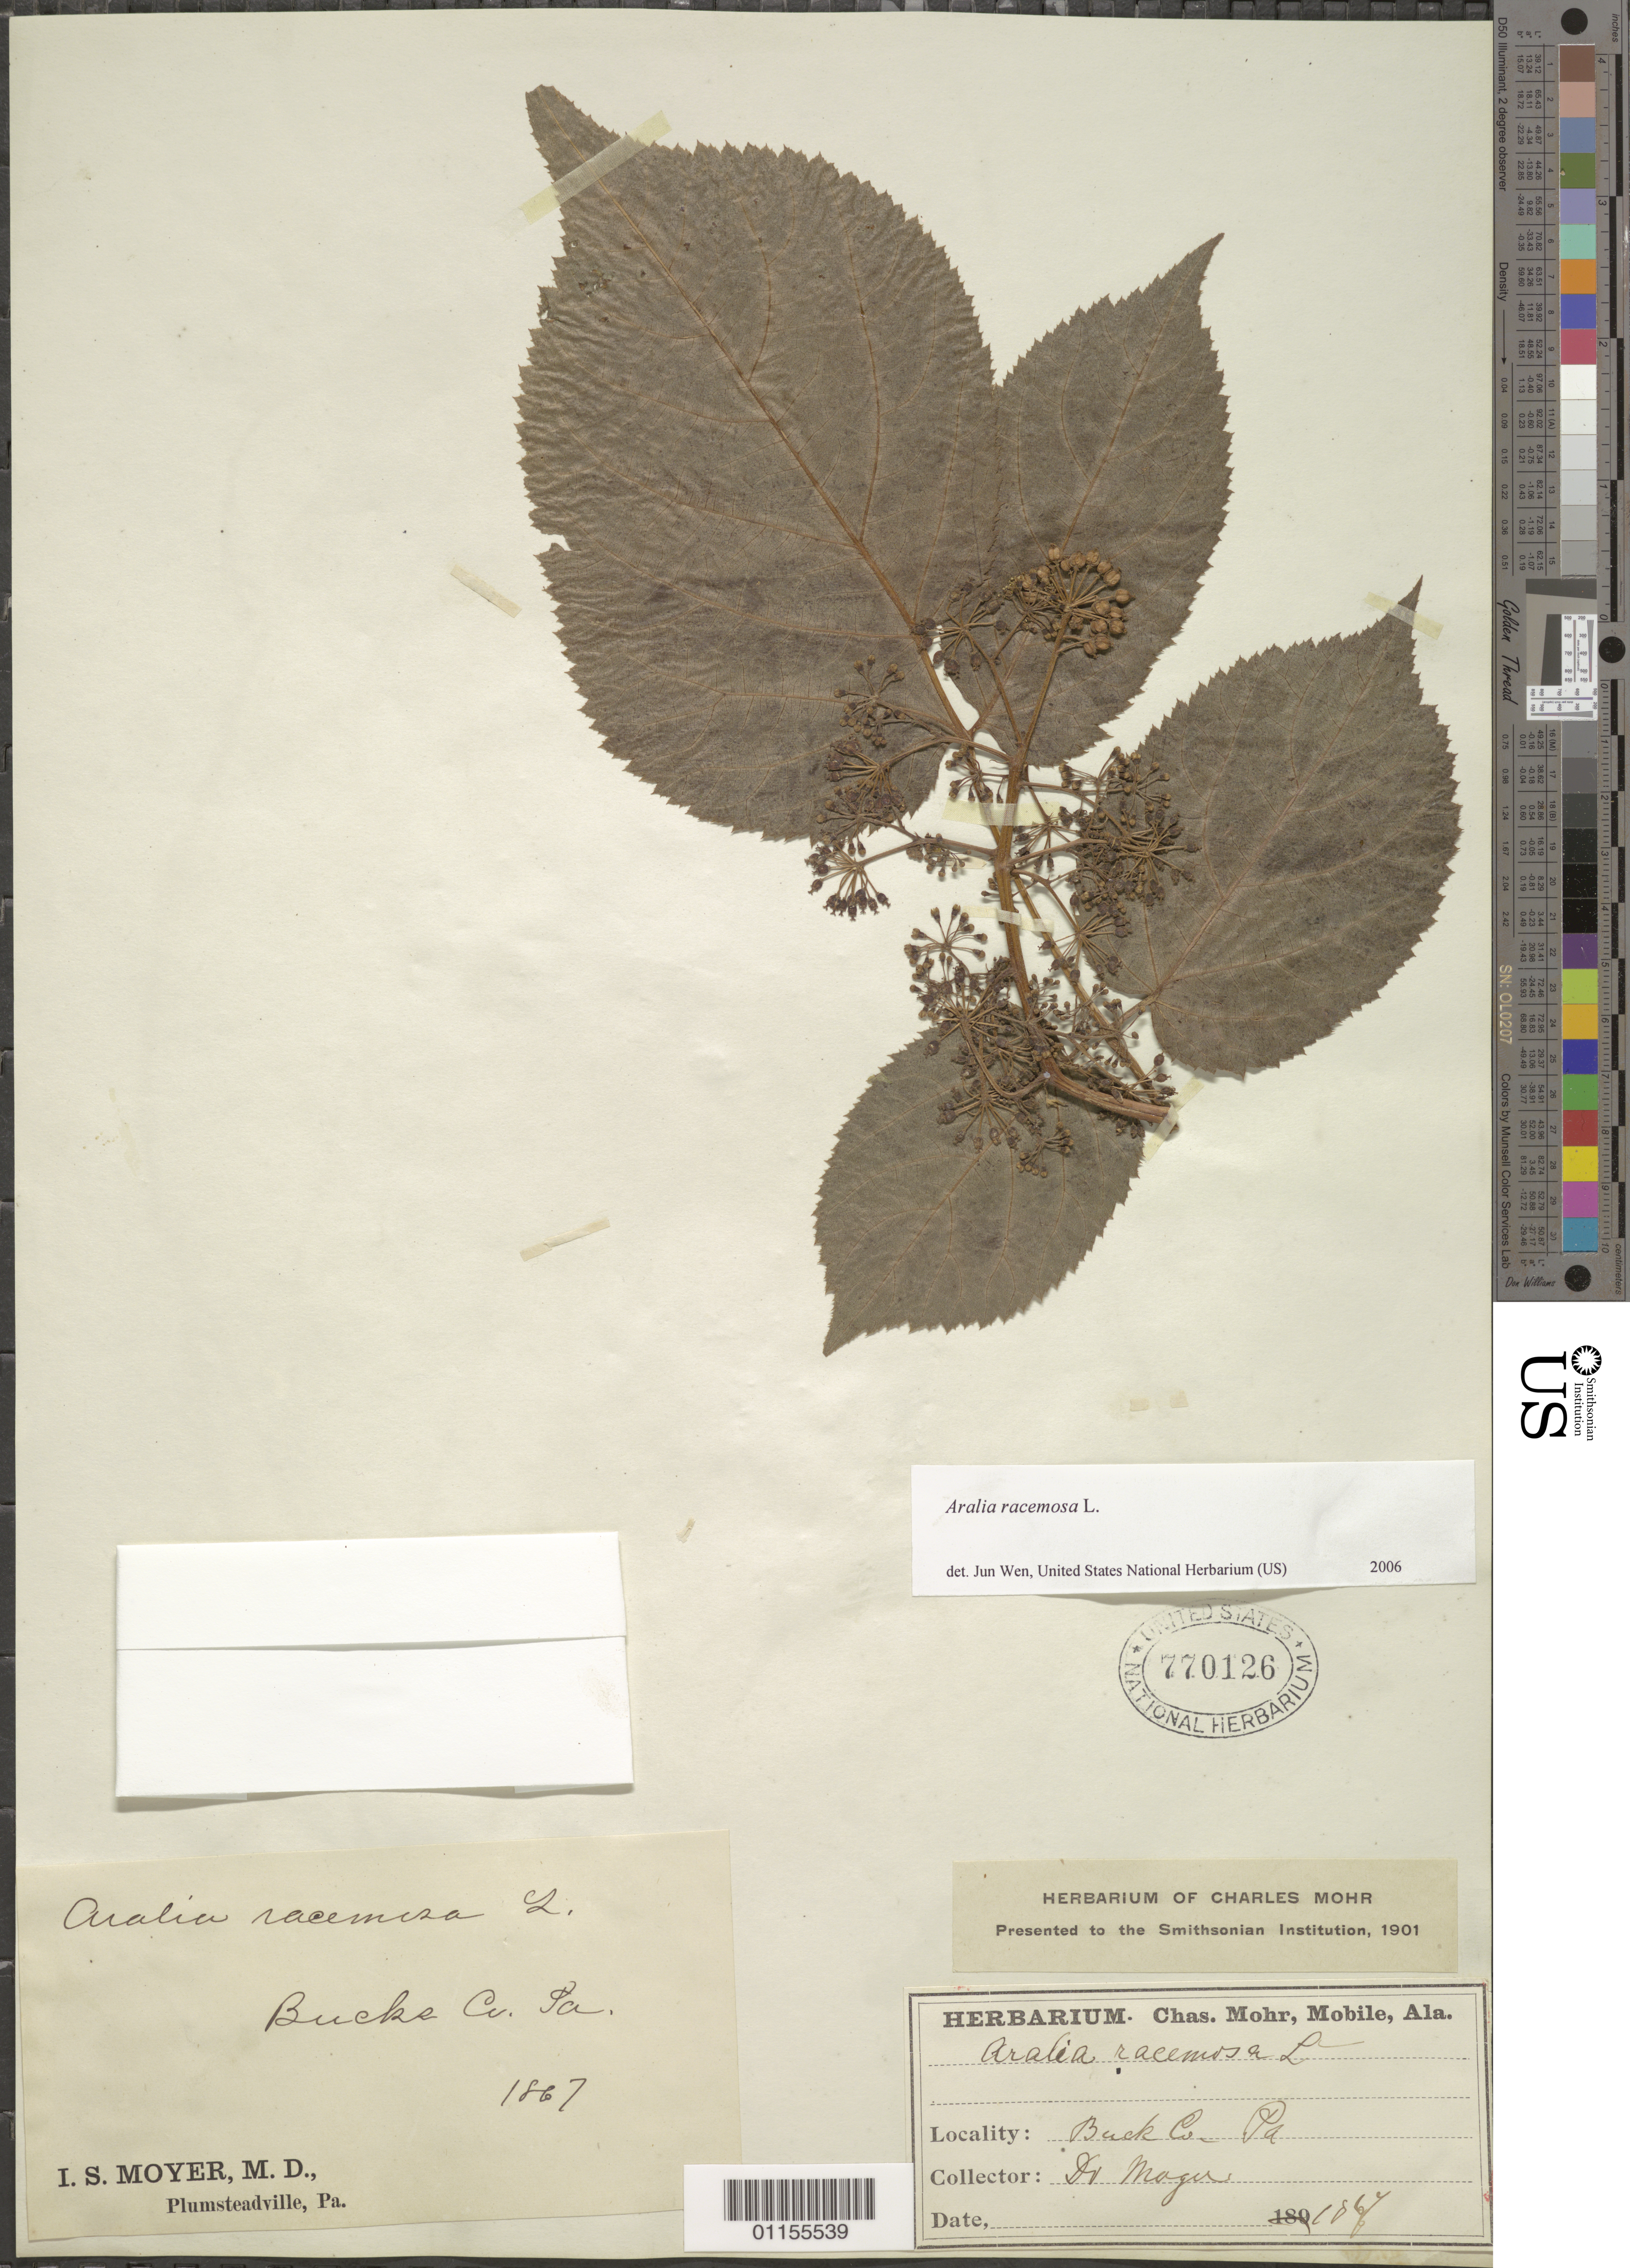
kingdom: Plantae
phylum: Tracheophyta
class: Magnoliopsida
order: Apiales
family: Araliaceae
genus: Aralia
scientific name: Aralia racemosa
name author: L.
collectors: I. S. Moyer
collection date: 1867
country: United States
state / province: Pennsylvania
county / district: Bucks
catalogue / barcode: US 770126